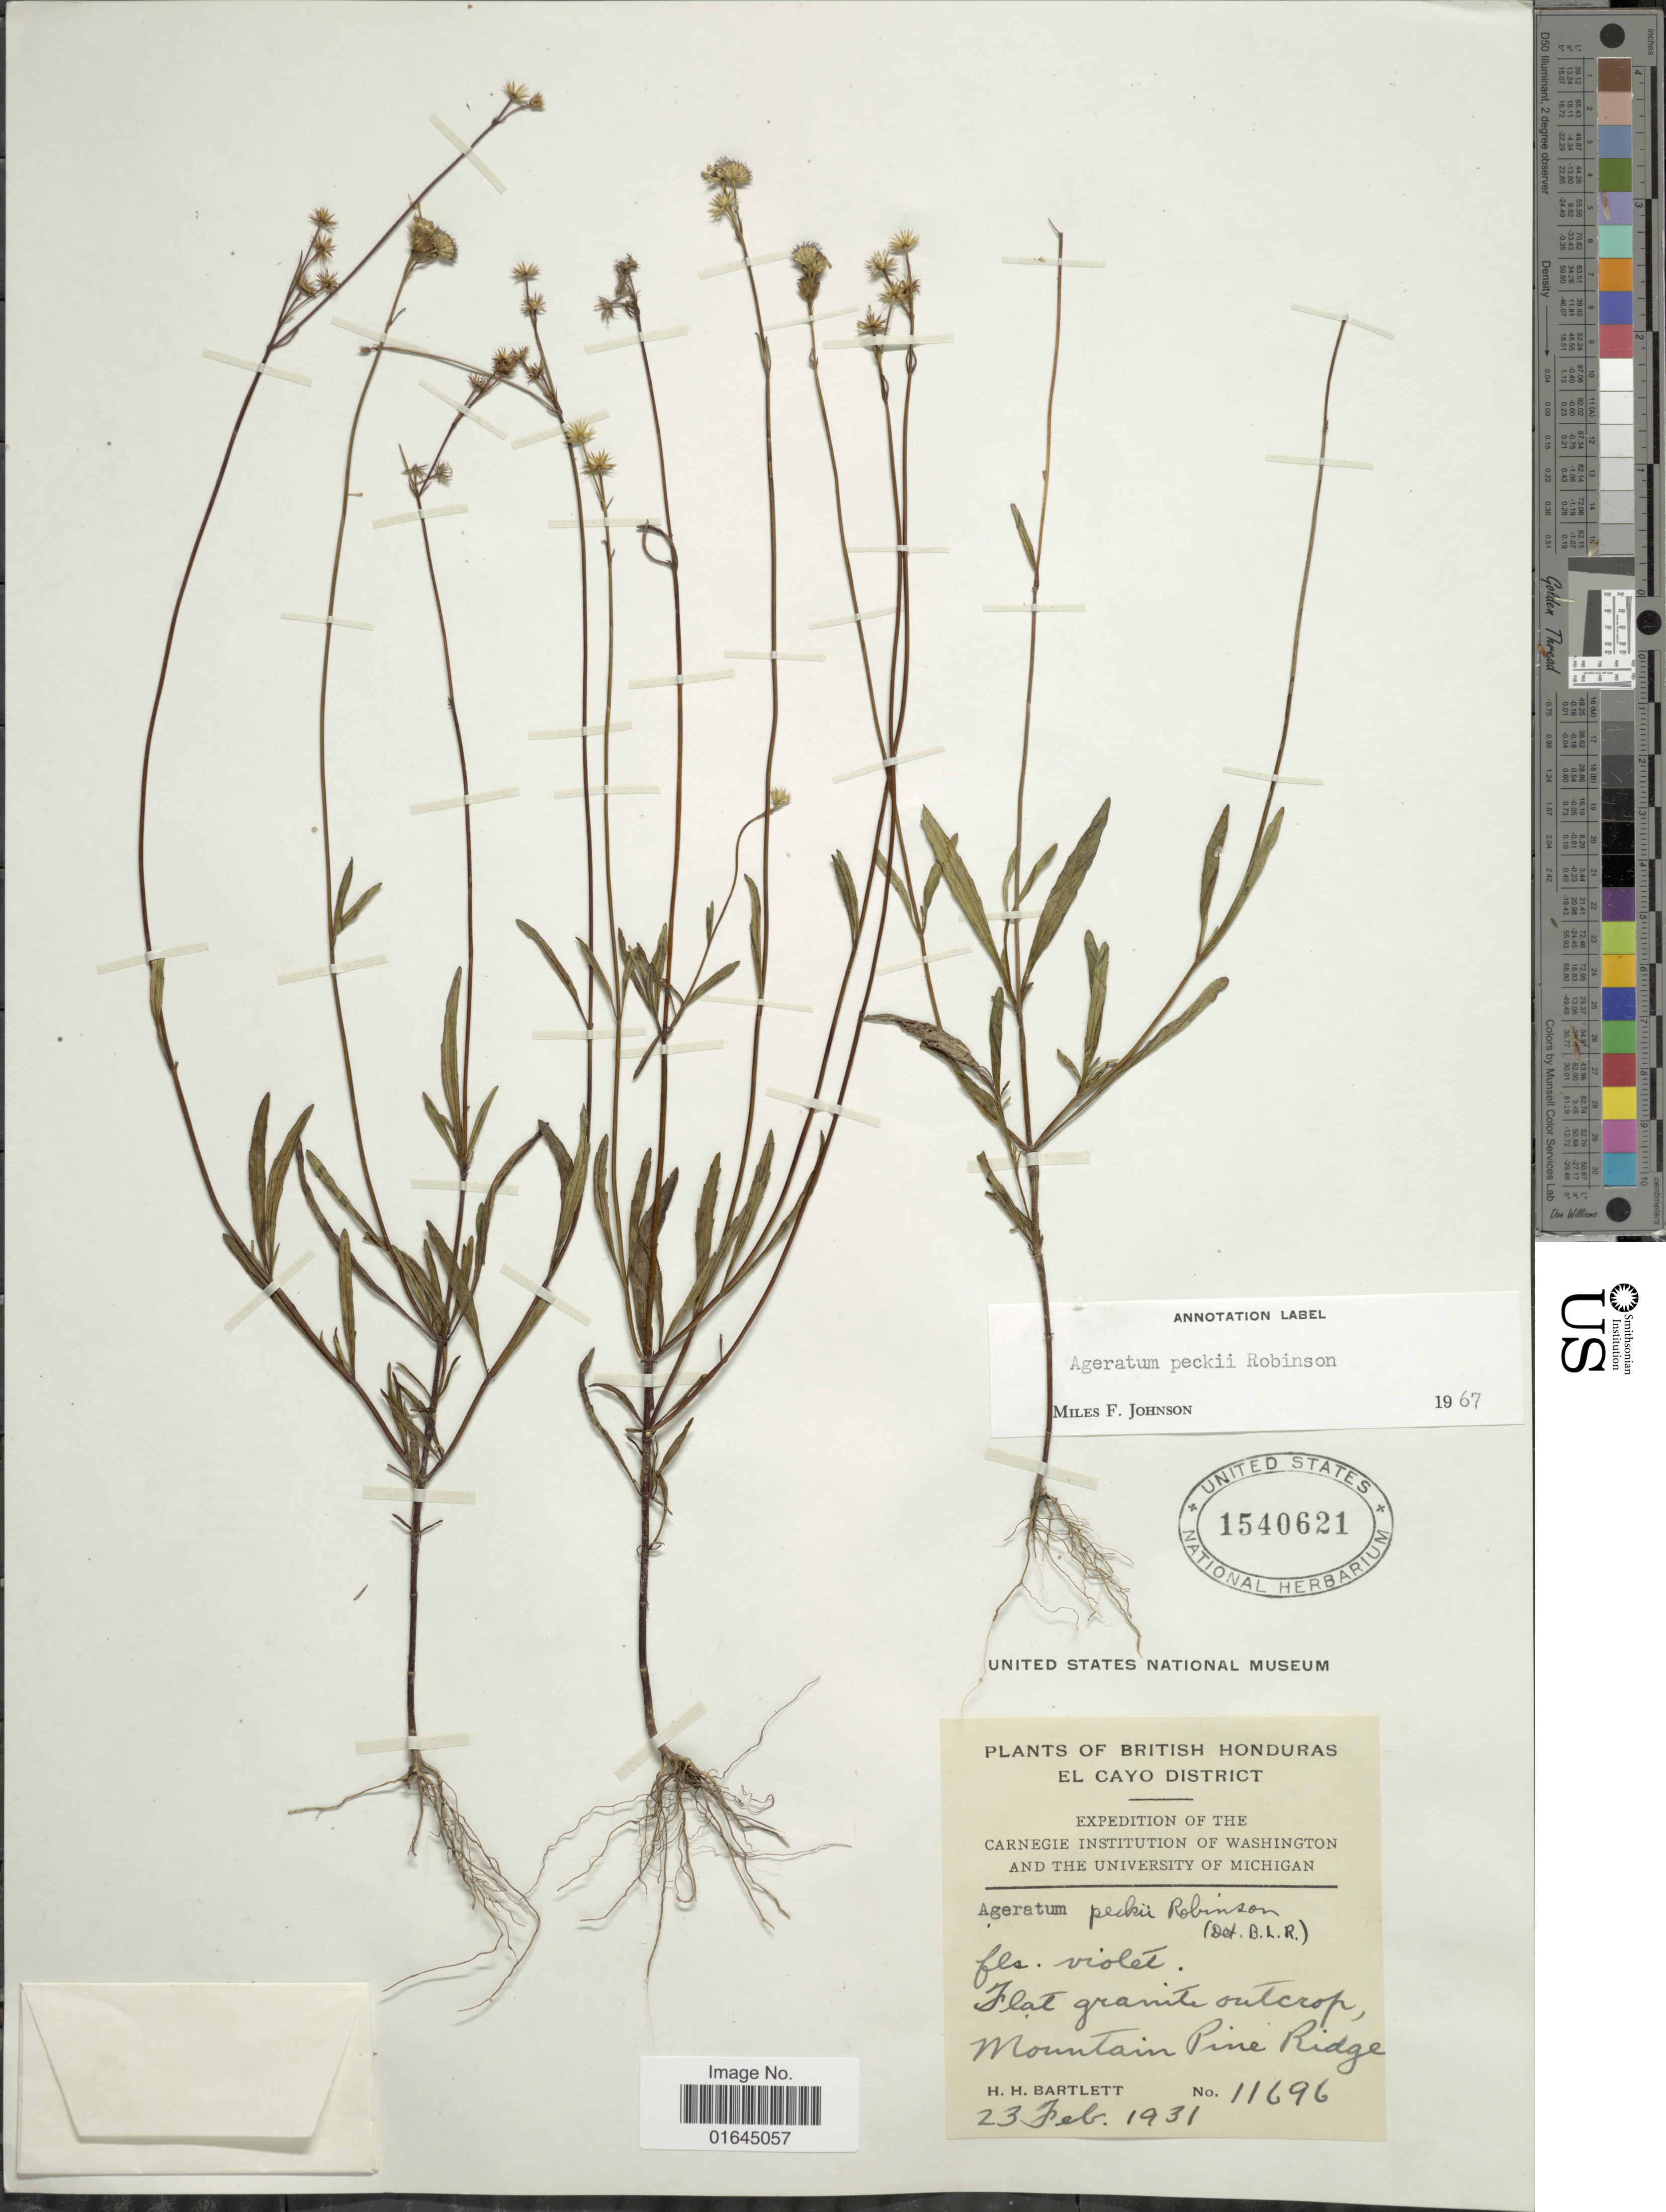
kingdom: Plantae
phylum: Tracheophyta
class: Magnoliopsida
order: Asterales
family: Asteraceae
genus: Ageratum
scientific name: Ageratum peckii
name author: B.L. Rob.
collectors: H. H. Bartlett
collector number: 11696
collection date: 1931-02-23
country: Belize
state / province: Cayo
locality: British Honduras, El Cayo district, Mountains Pine Ridge.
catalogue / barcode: US 1540621